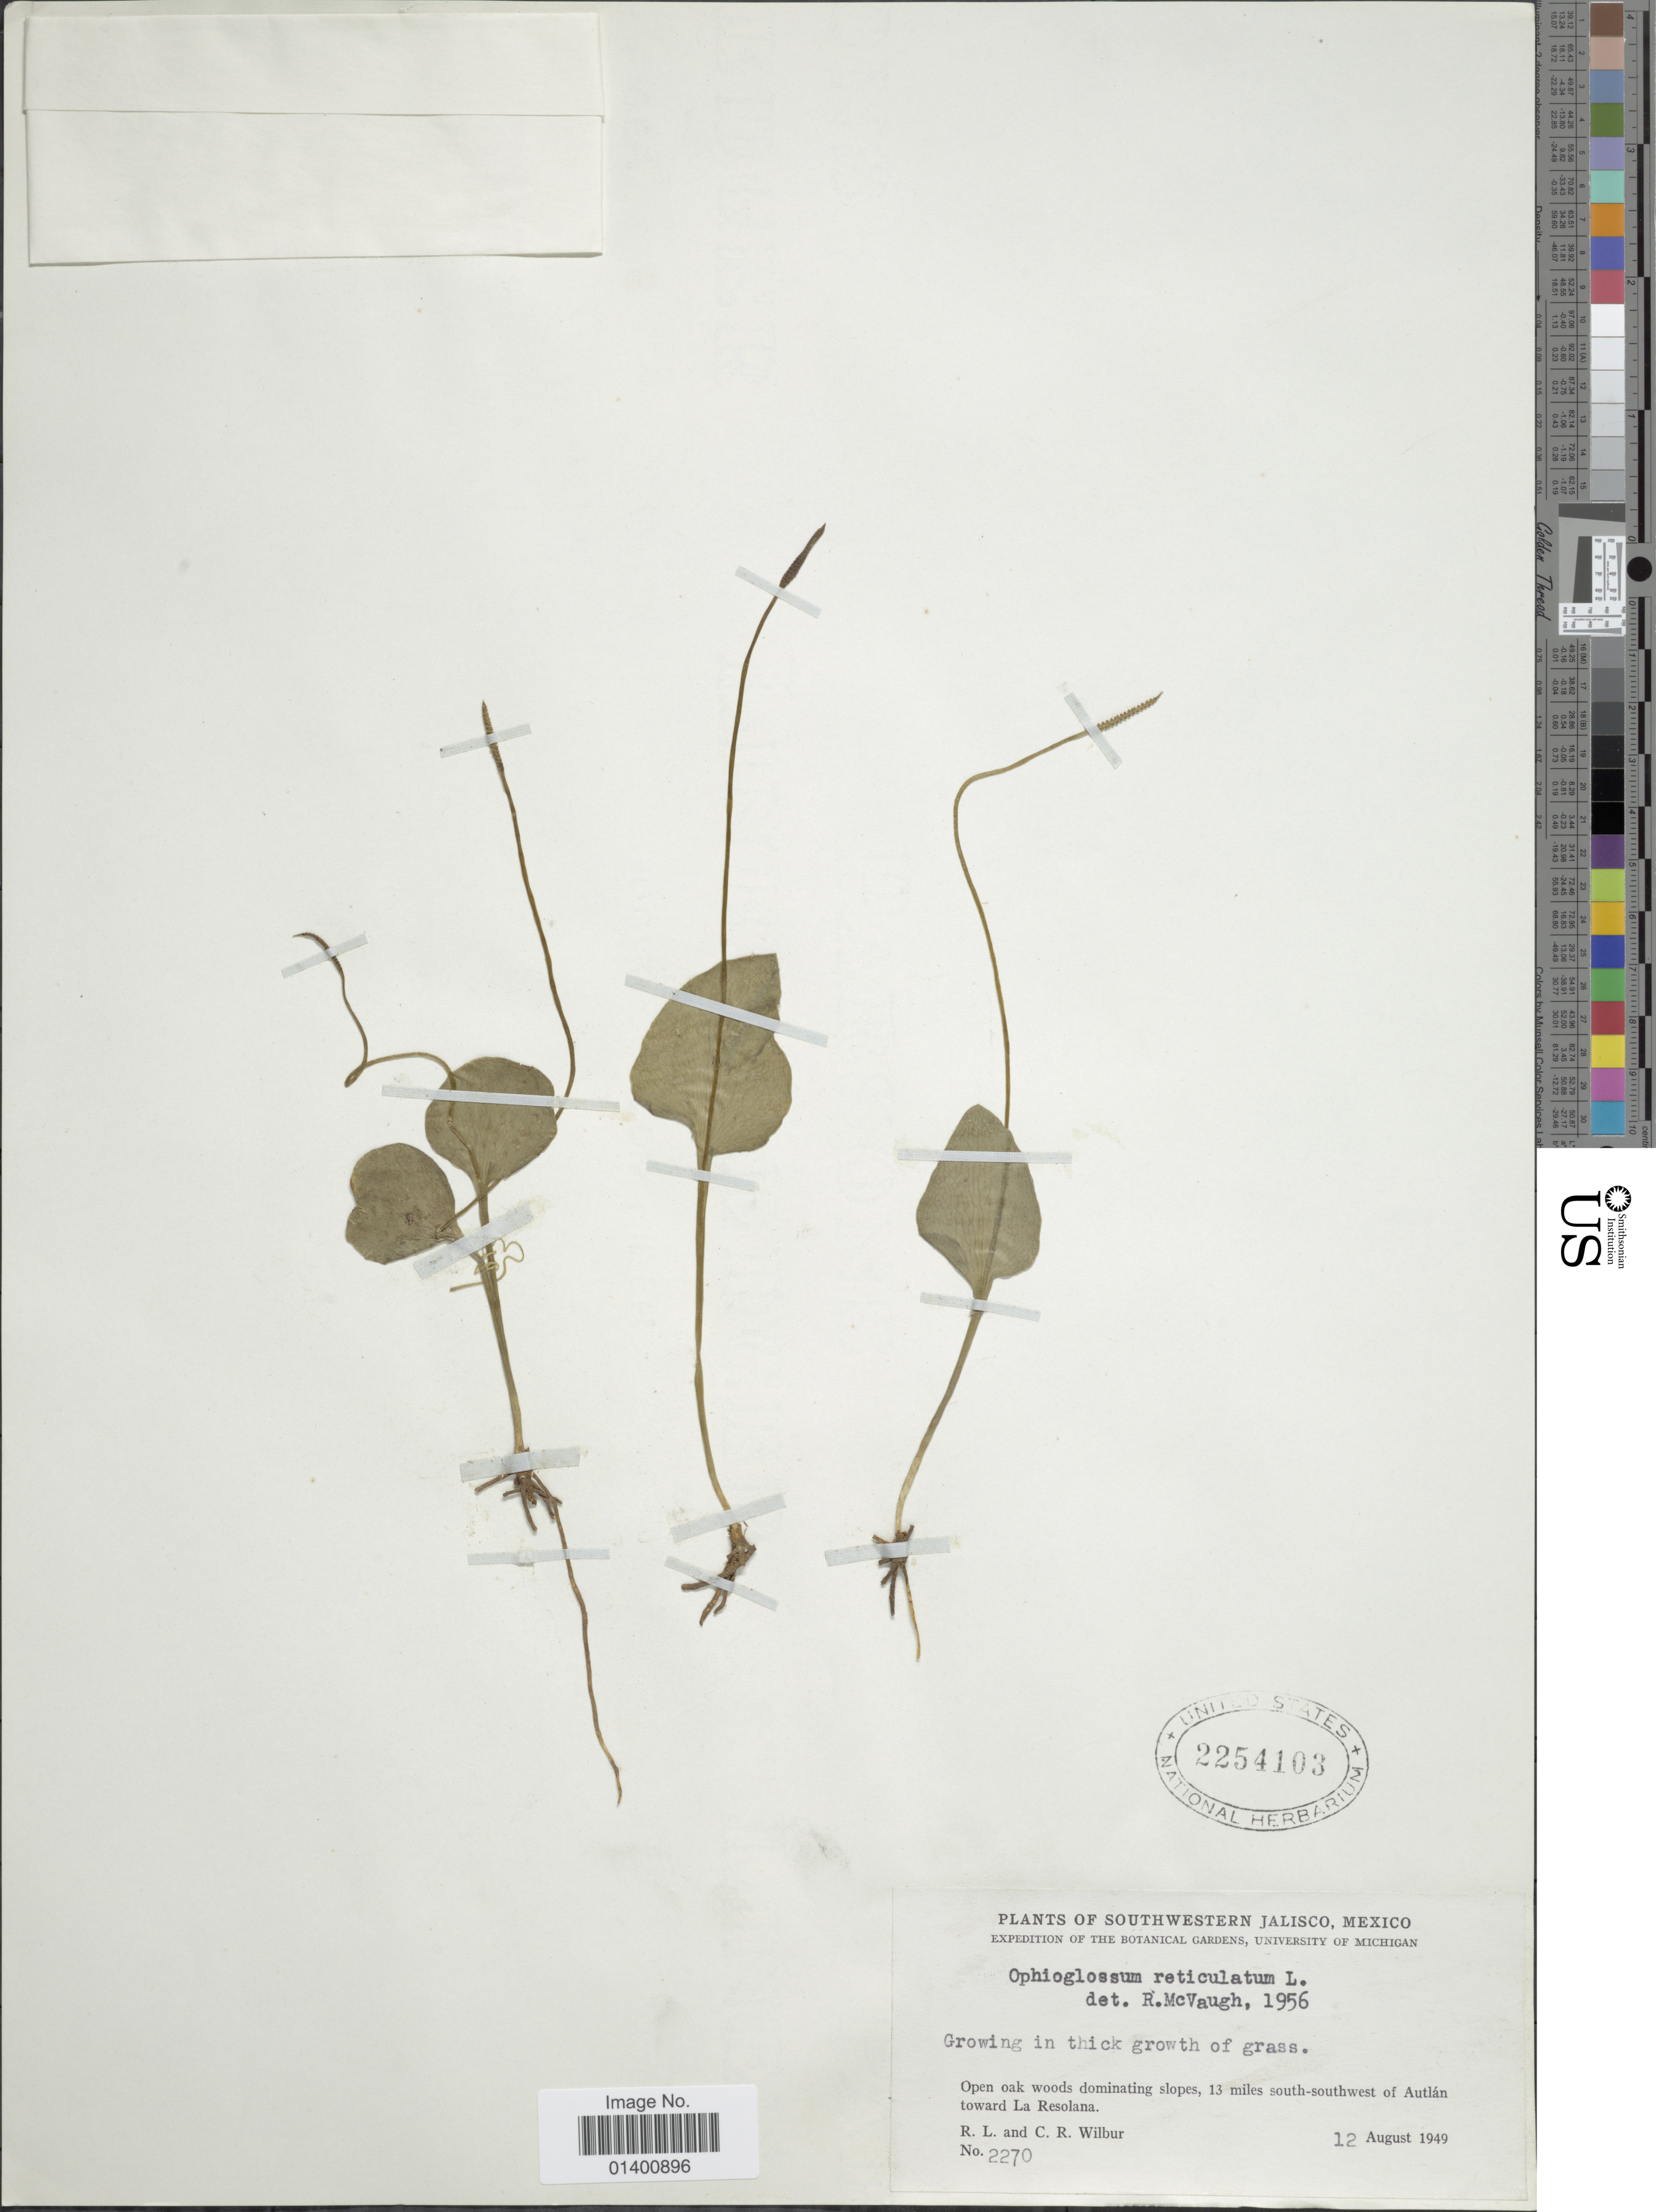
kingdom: Plantae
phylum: Tracheophyta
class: Polypodiopsida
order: Ophioglossales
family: Ophioglossaceae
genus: Ophioglossum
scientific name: Ophioglossum reticulatum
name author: L.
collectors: R. L. Wilbur & C. Wilbur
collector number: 2270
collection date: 1949-08-12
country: Mexico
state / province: Jalisco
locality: Southwestern Jalisco, open oak woods dominating slopes, 13 miles south-southwest of Autlan toward La Resolana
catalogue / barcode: US 2254103